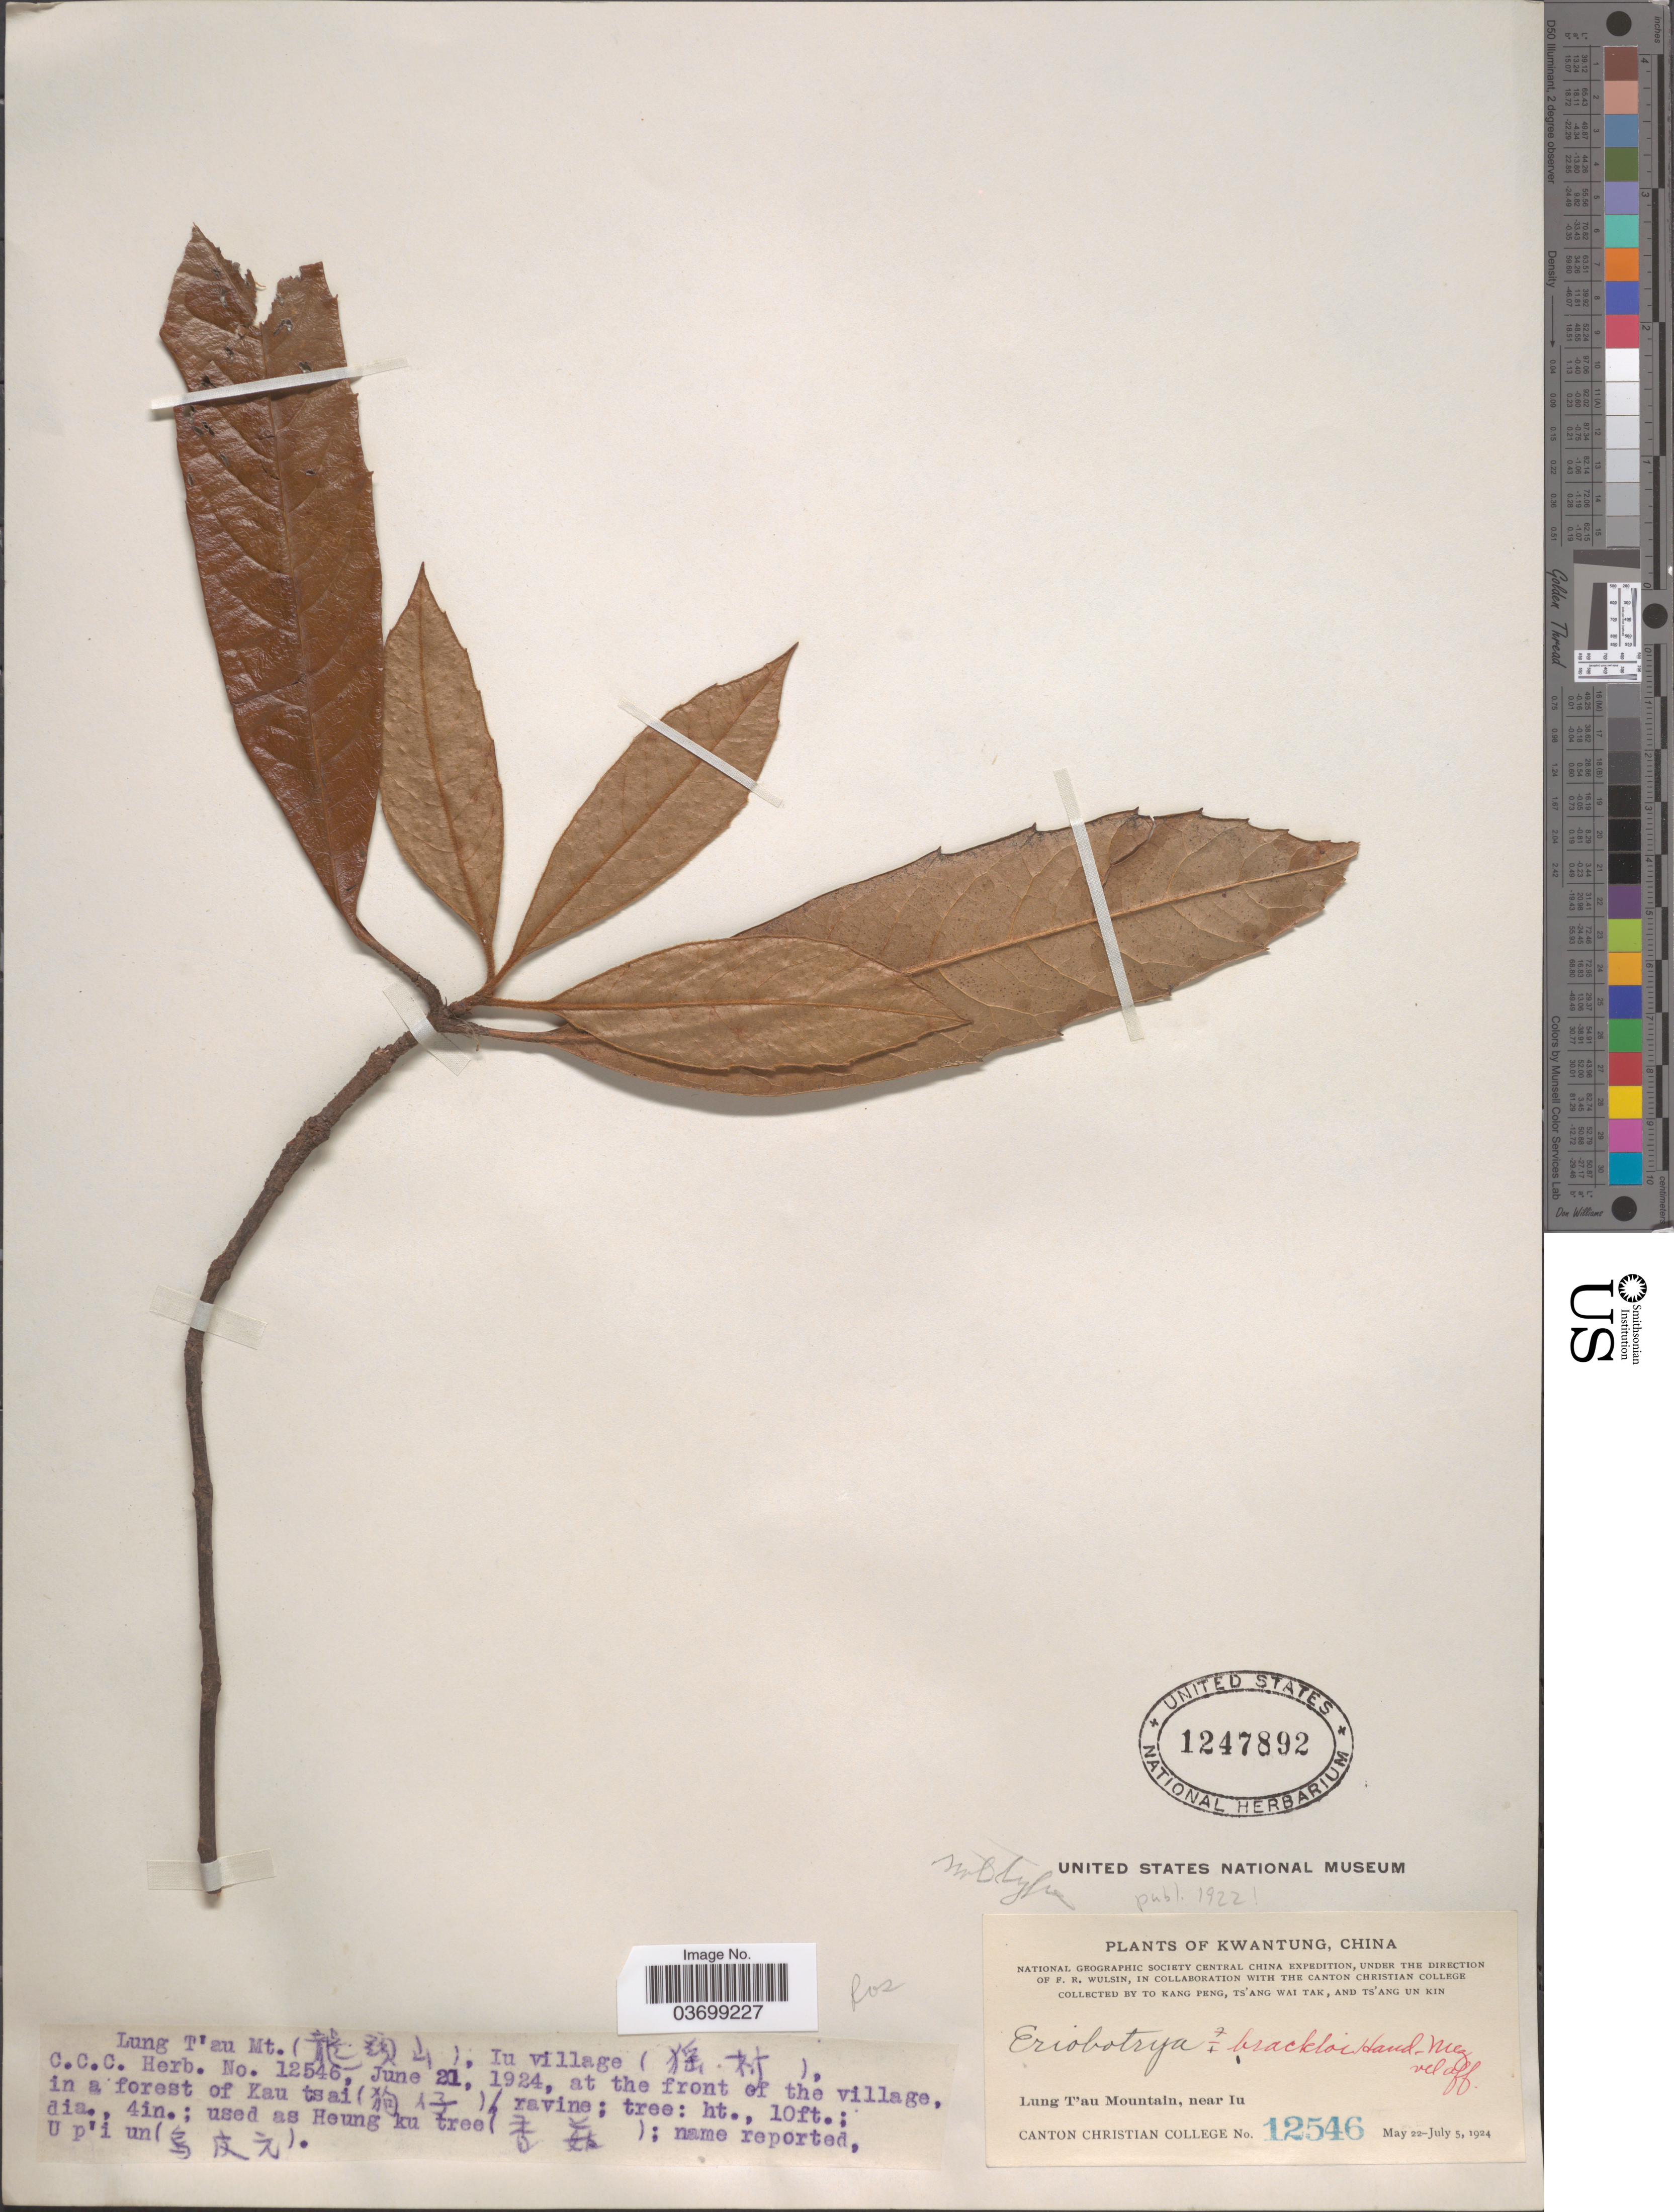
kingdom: Plantae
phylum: Tracheophyta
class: Magnoliopsida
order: Rosales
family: Rosaceae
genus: Rhaphiolepis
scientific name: Rhaphiolepis sp.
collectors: T. K. Peng, W. T. Tsang & Ts' Ang Un Kin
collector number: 12546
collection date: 1924-06-21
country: China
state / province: Guangdong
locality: Kwantung. Lung T'au Mountain (X), near Iu. Iu village (X), at the front of the village, in a forest of Kau tsai X.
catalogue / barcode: US 1247892